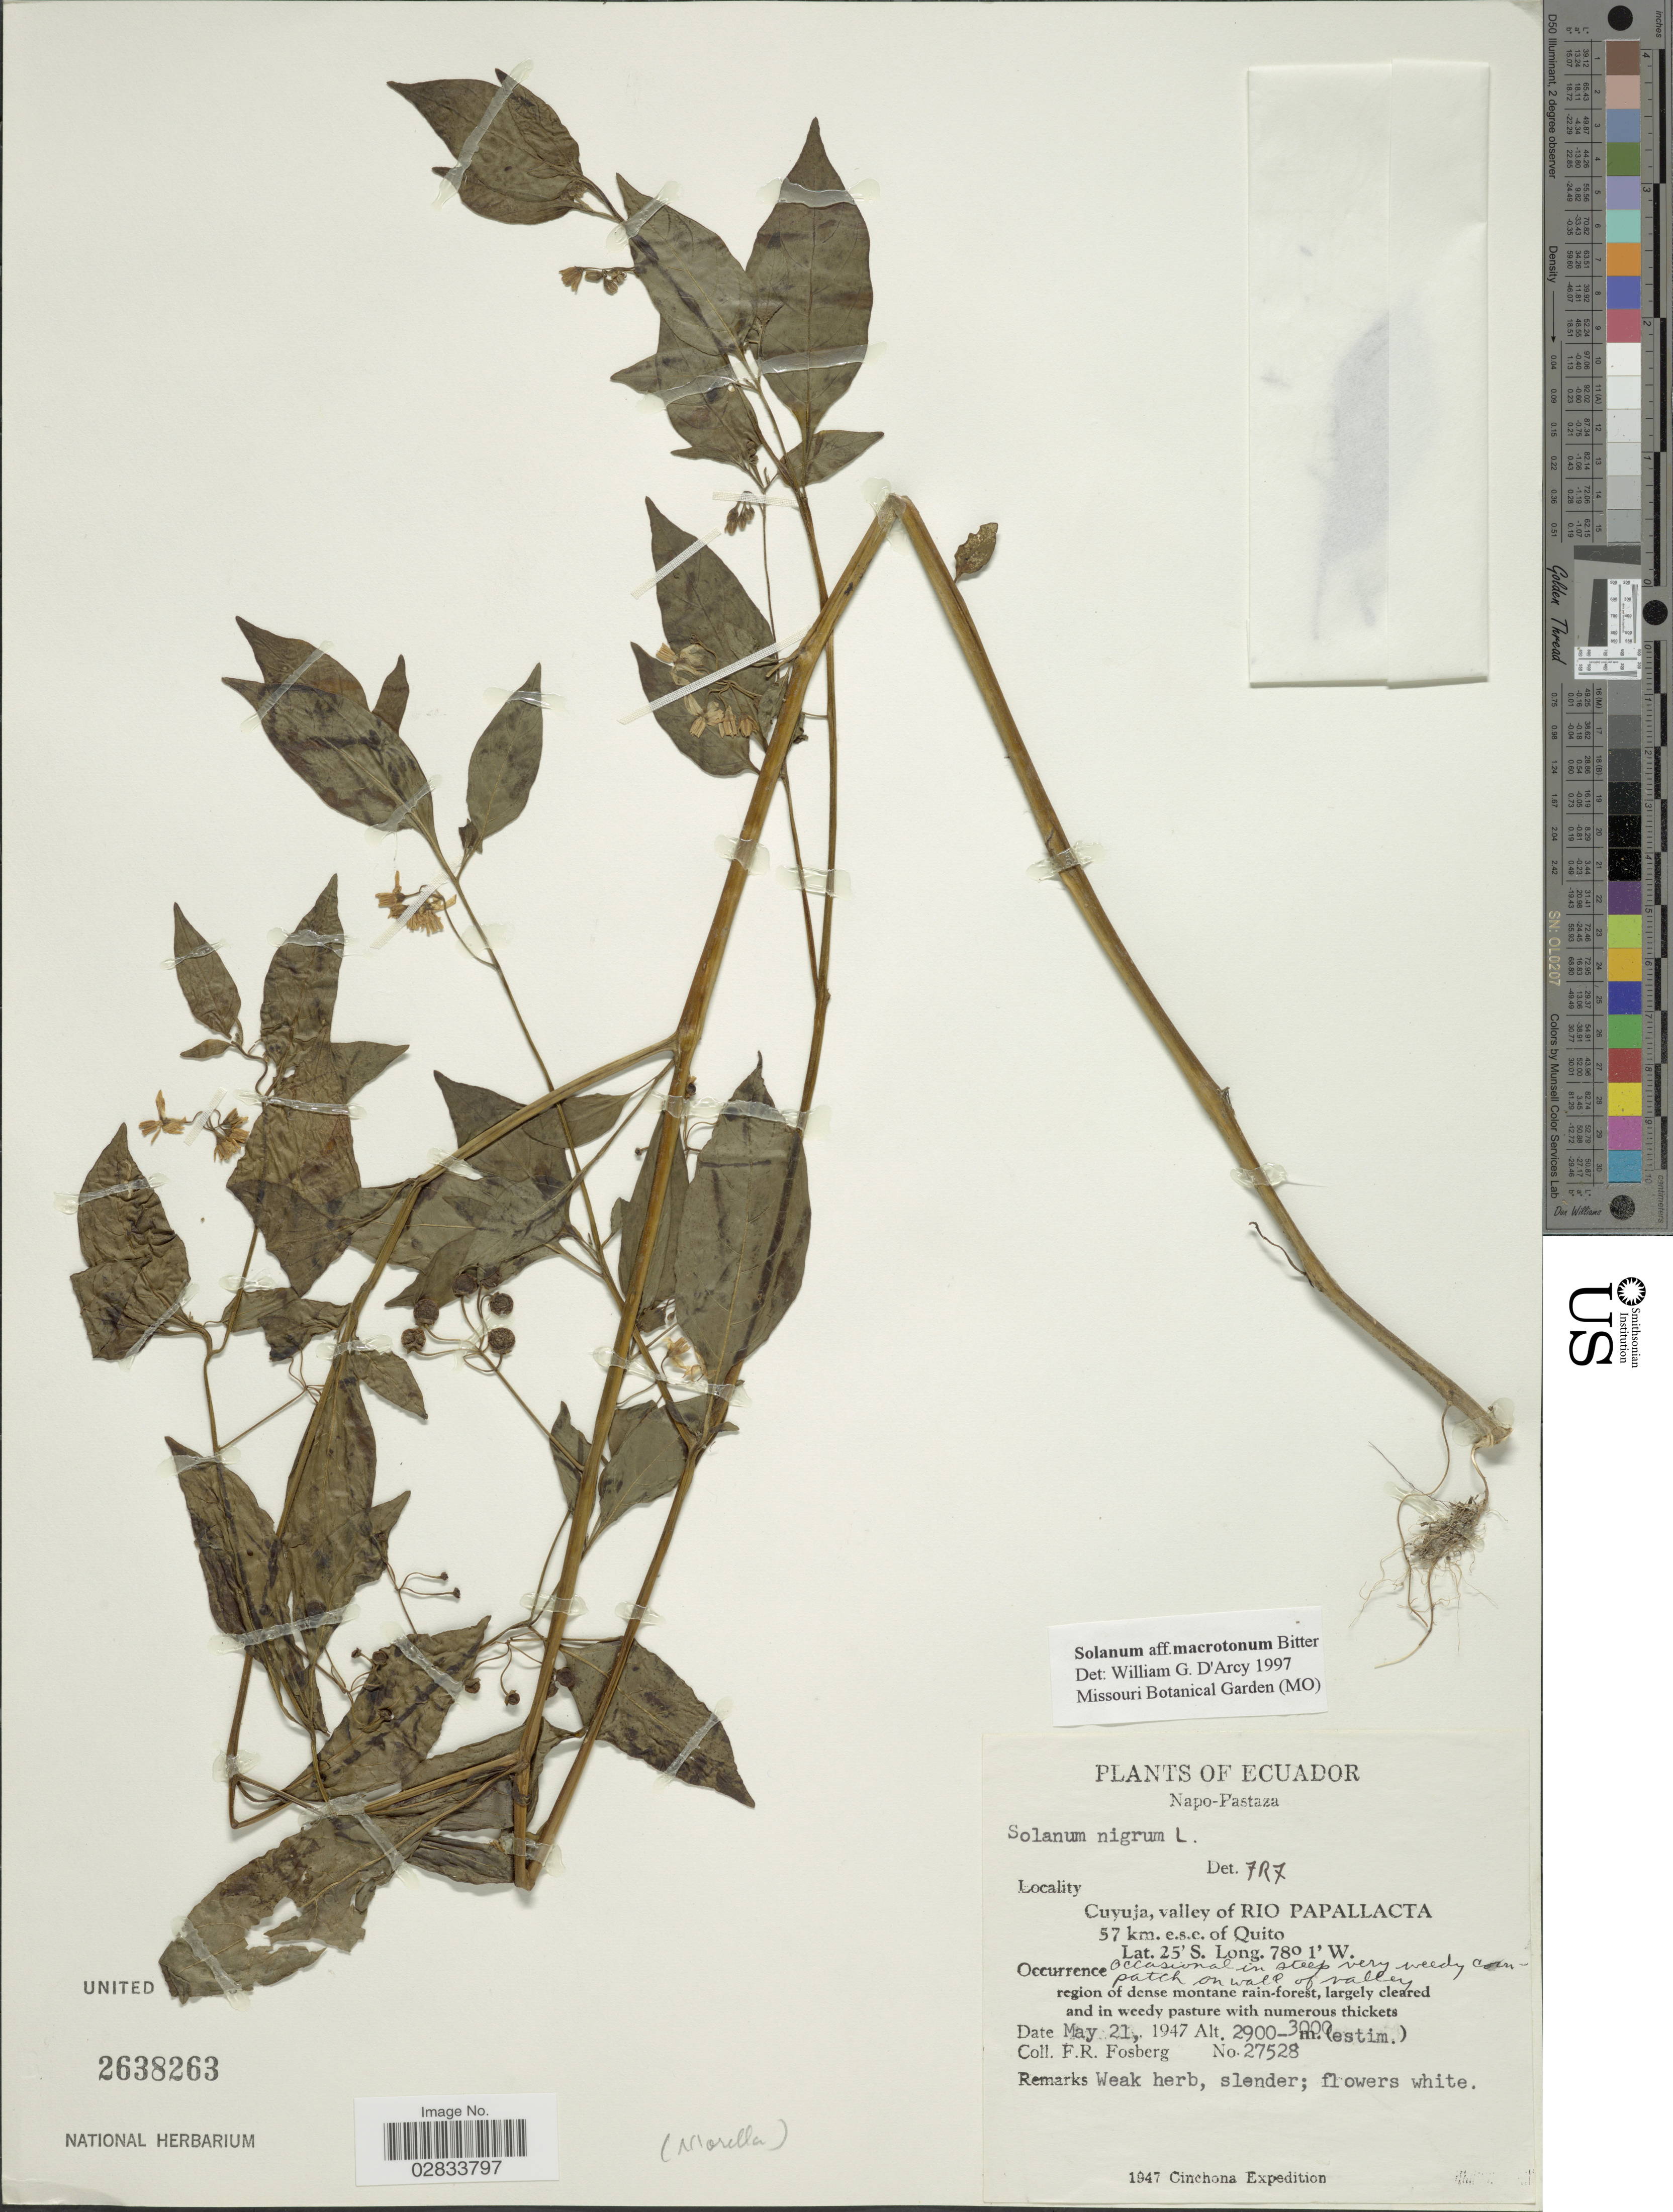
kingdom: Plantae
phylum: Tracheophyta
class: Magnoliopsida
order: Solanales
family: Solanaceae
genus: Solanum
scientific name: Solanum macrotonum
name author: Bitter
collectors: F. R. Fosberg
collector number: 27528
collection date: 1947-05-21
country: Ecuador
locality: Napo-Pastaza, Cuyuja, valley of Rio Papallacta, 57 km. e.s.e. of Quito.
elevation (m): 2900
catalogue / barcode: US 2638263